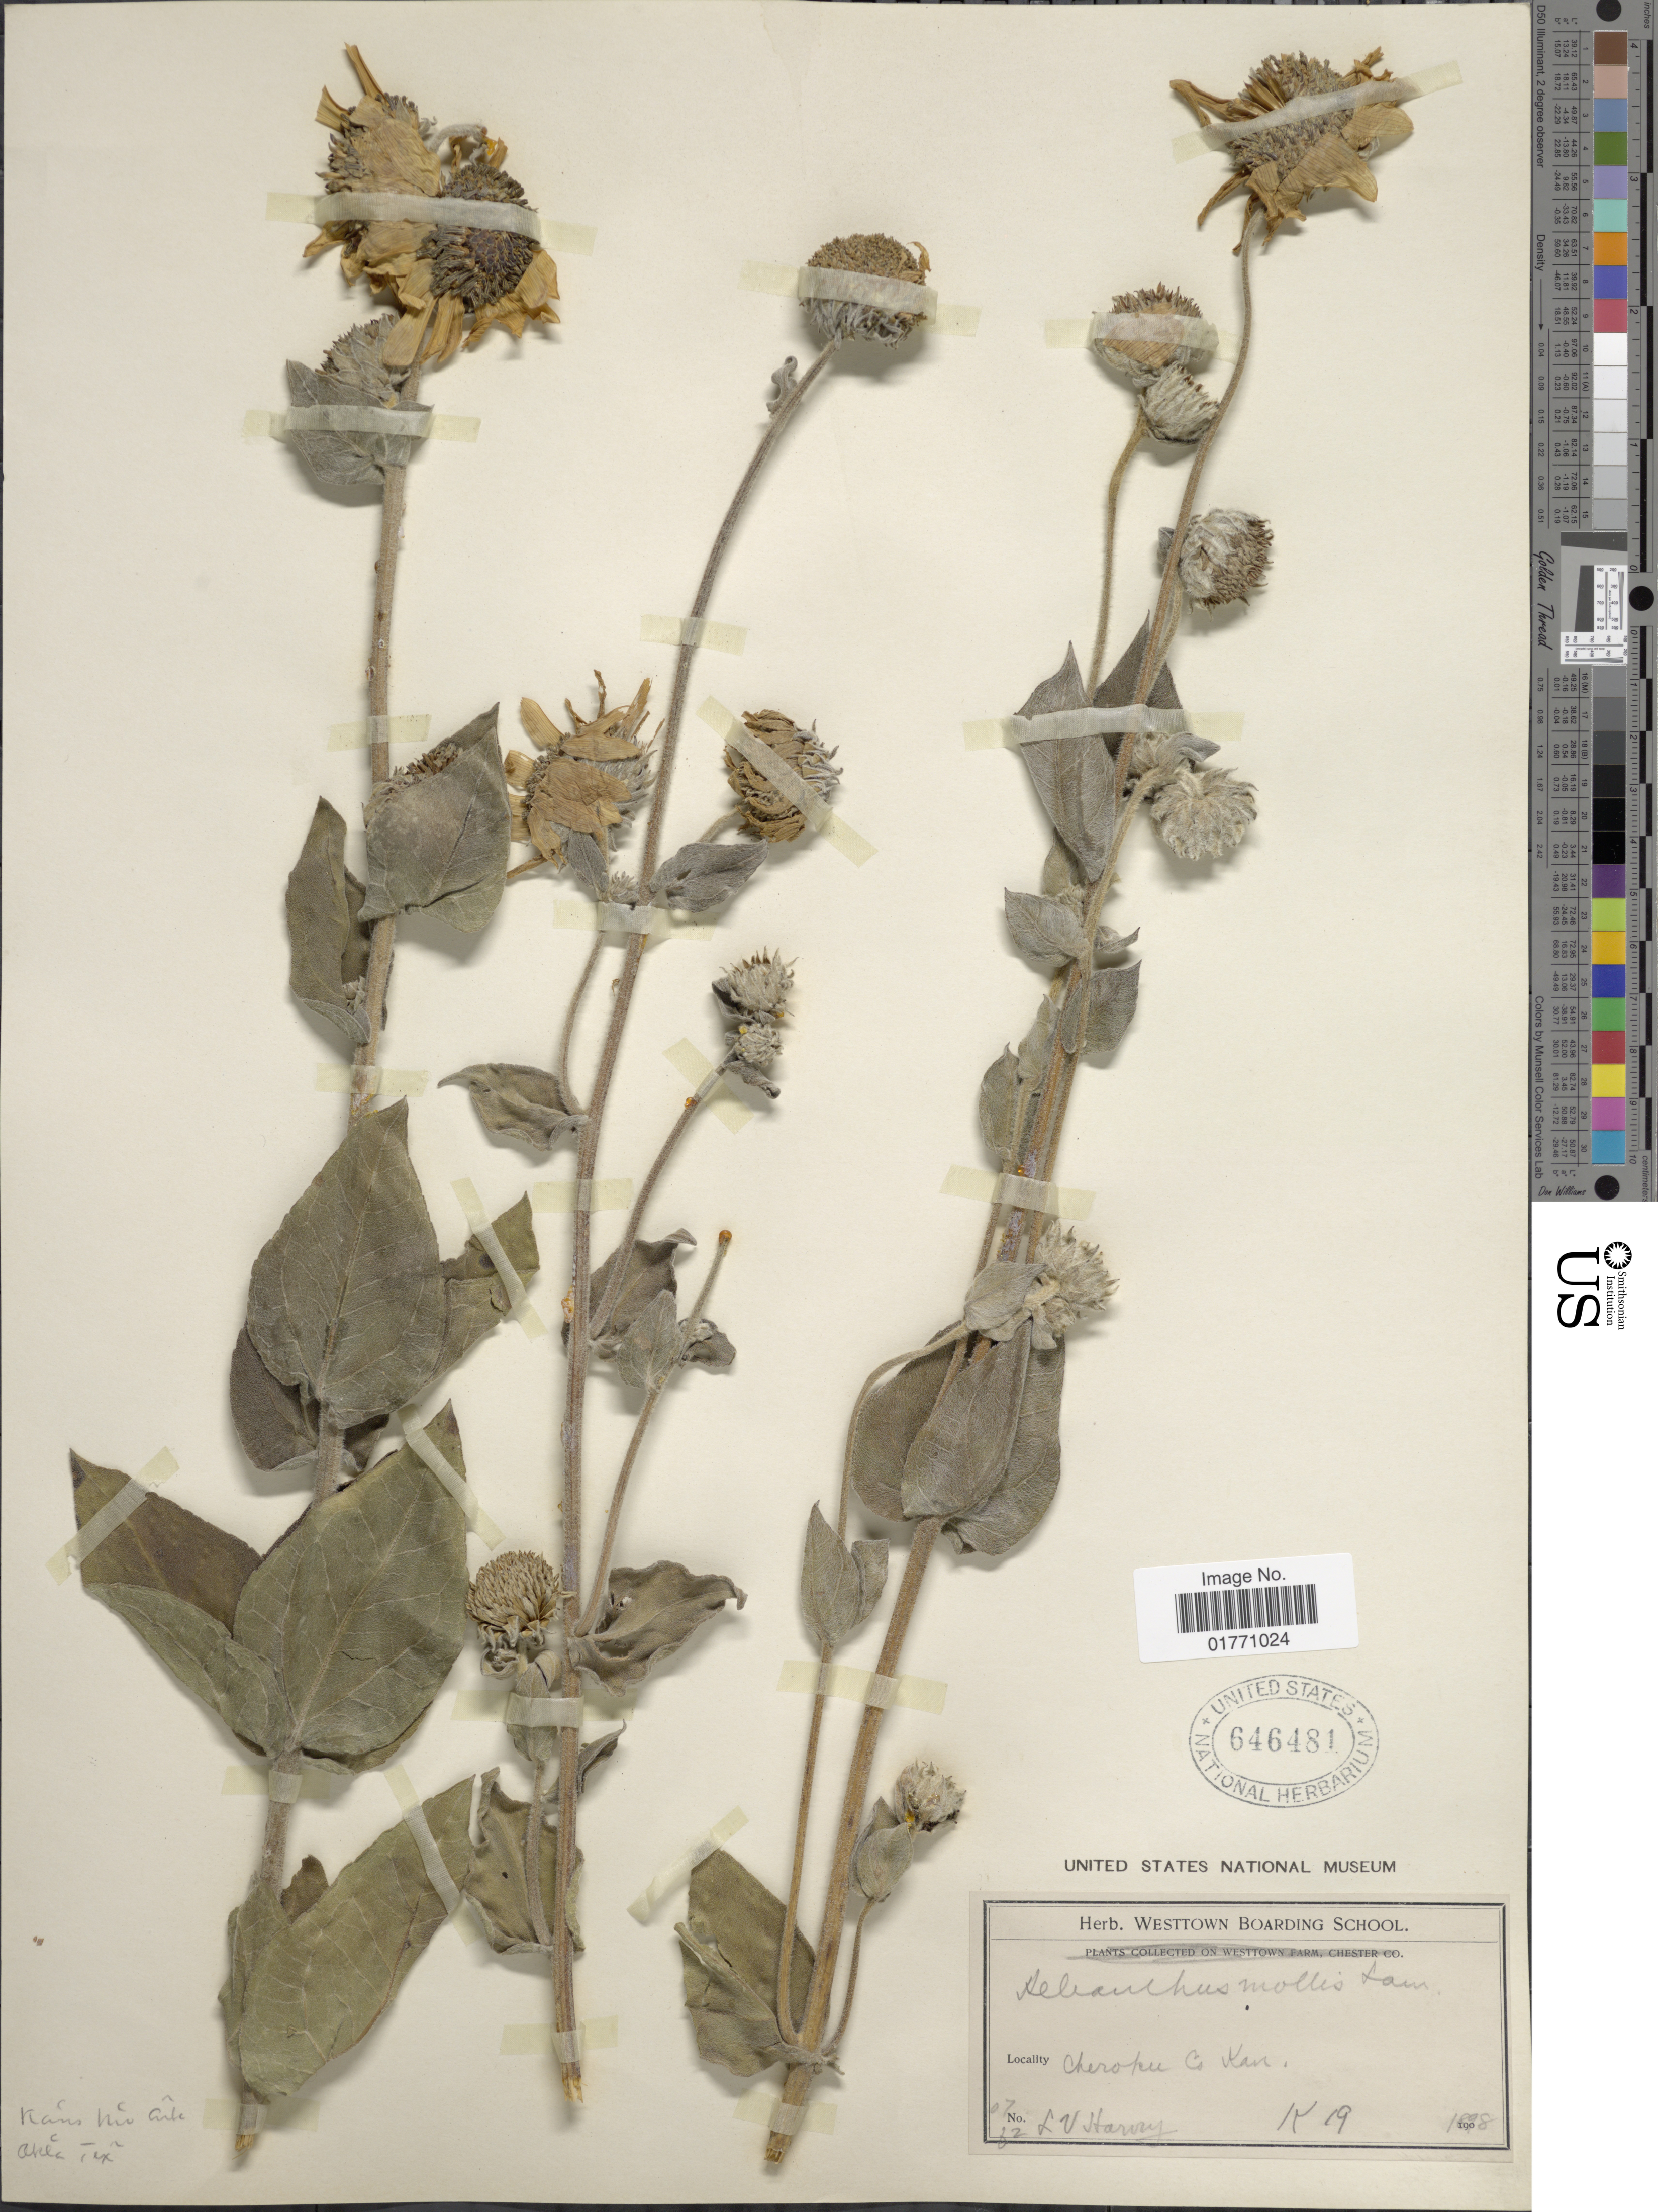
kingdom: Plantae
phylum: Tracheophyta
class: Magnoliopsida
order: Asterales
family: Asteraceae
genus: Helianthus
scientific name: Helianthus mollis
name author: Lam.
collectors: L. Harvey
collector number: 07?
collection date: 1898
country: United States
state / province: Kansas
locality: Cherokee Co.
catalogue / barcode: US 646481